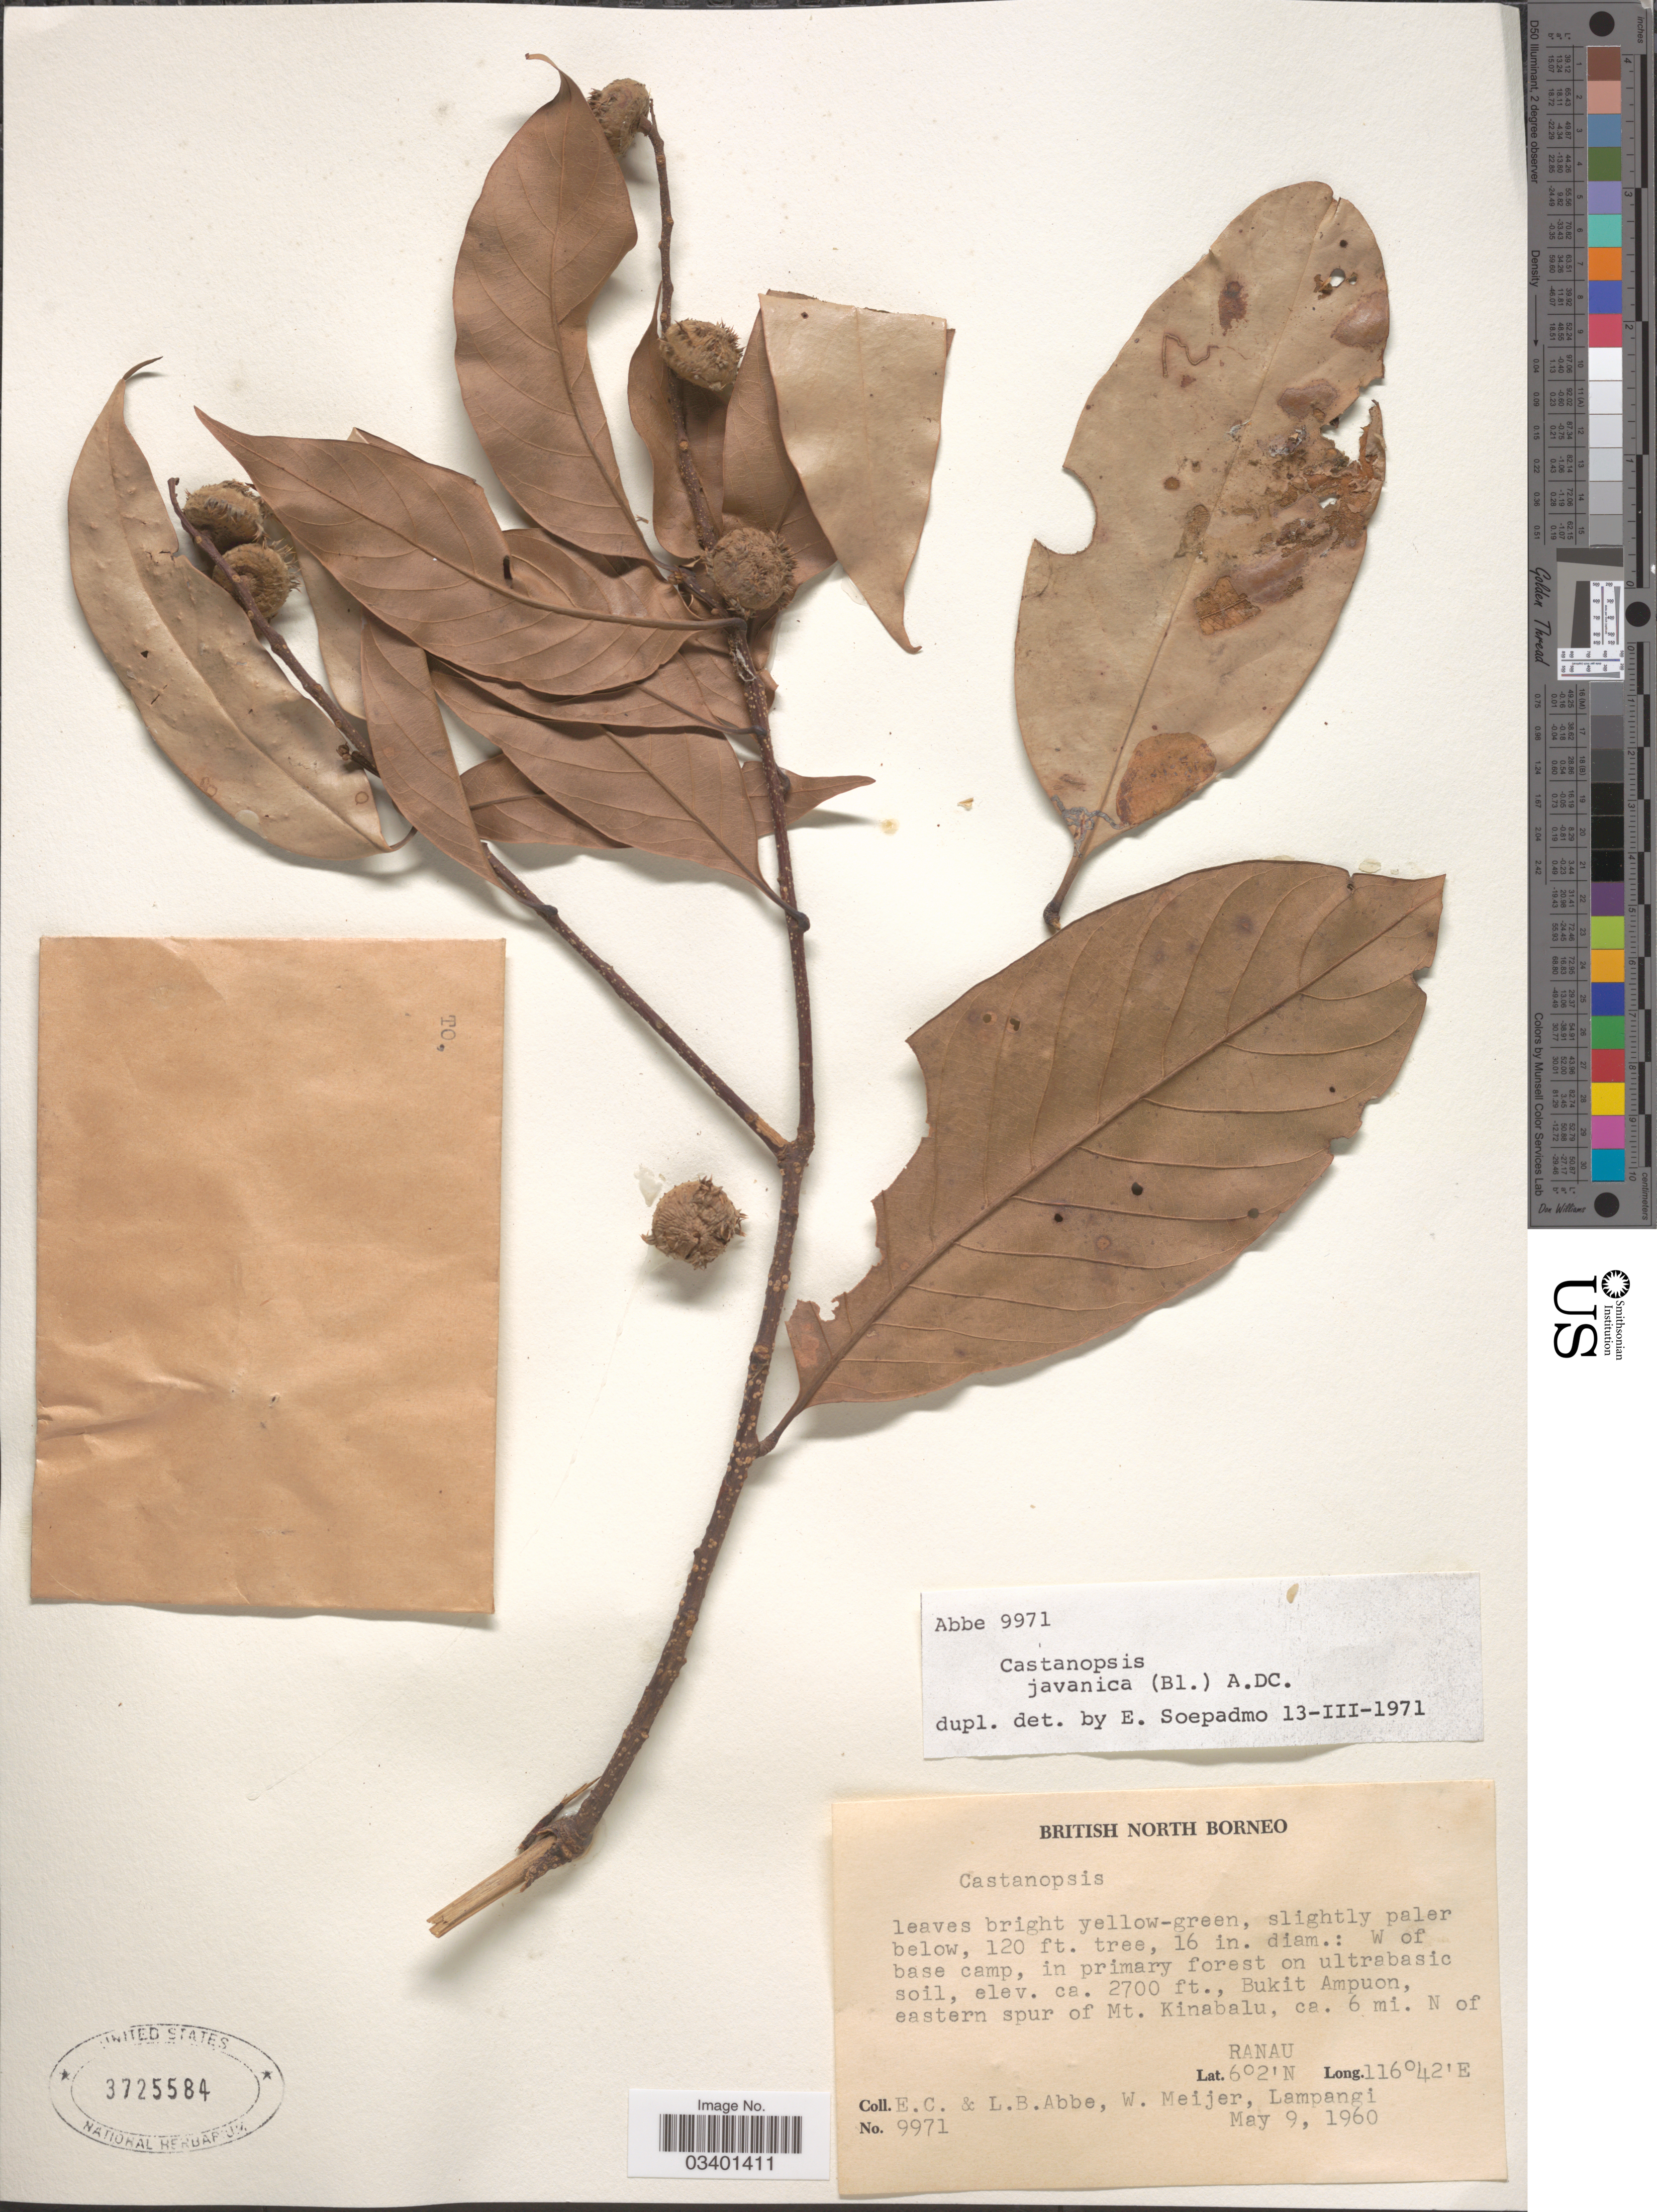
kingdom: Plantae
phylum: Tracheophyta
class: Magnoliopsida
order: Fagales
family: Fagaceae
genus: Castanopsis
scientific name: Castanopsis javanica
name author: (Blume) A. DC.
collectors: E. C. Abbe, L. B. Abbe, W. Meijer & Lampangi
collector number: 9971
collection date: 1960-05-09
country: Malaysia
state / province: Sabah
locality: British North Borneo. W of base camp. Bukit Ampuon, eastern spur of Mt. Kinabalu, ca. 6 mi. N of Ranau.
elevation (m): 823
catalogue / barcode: US 3725584